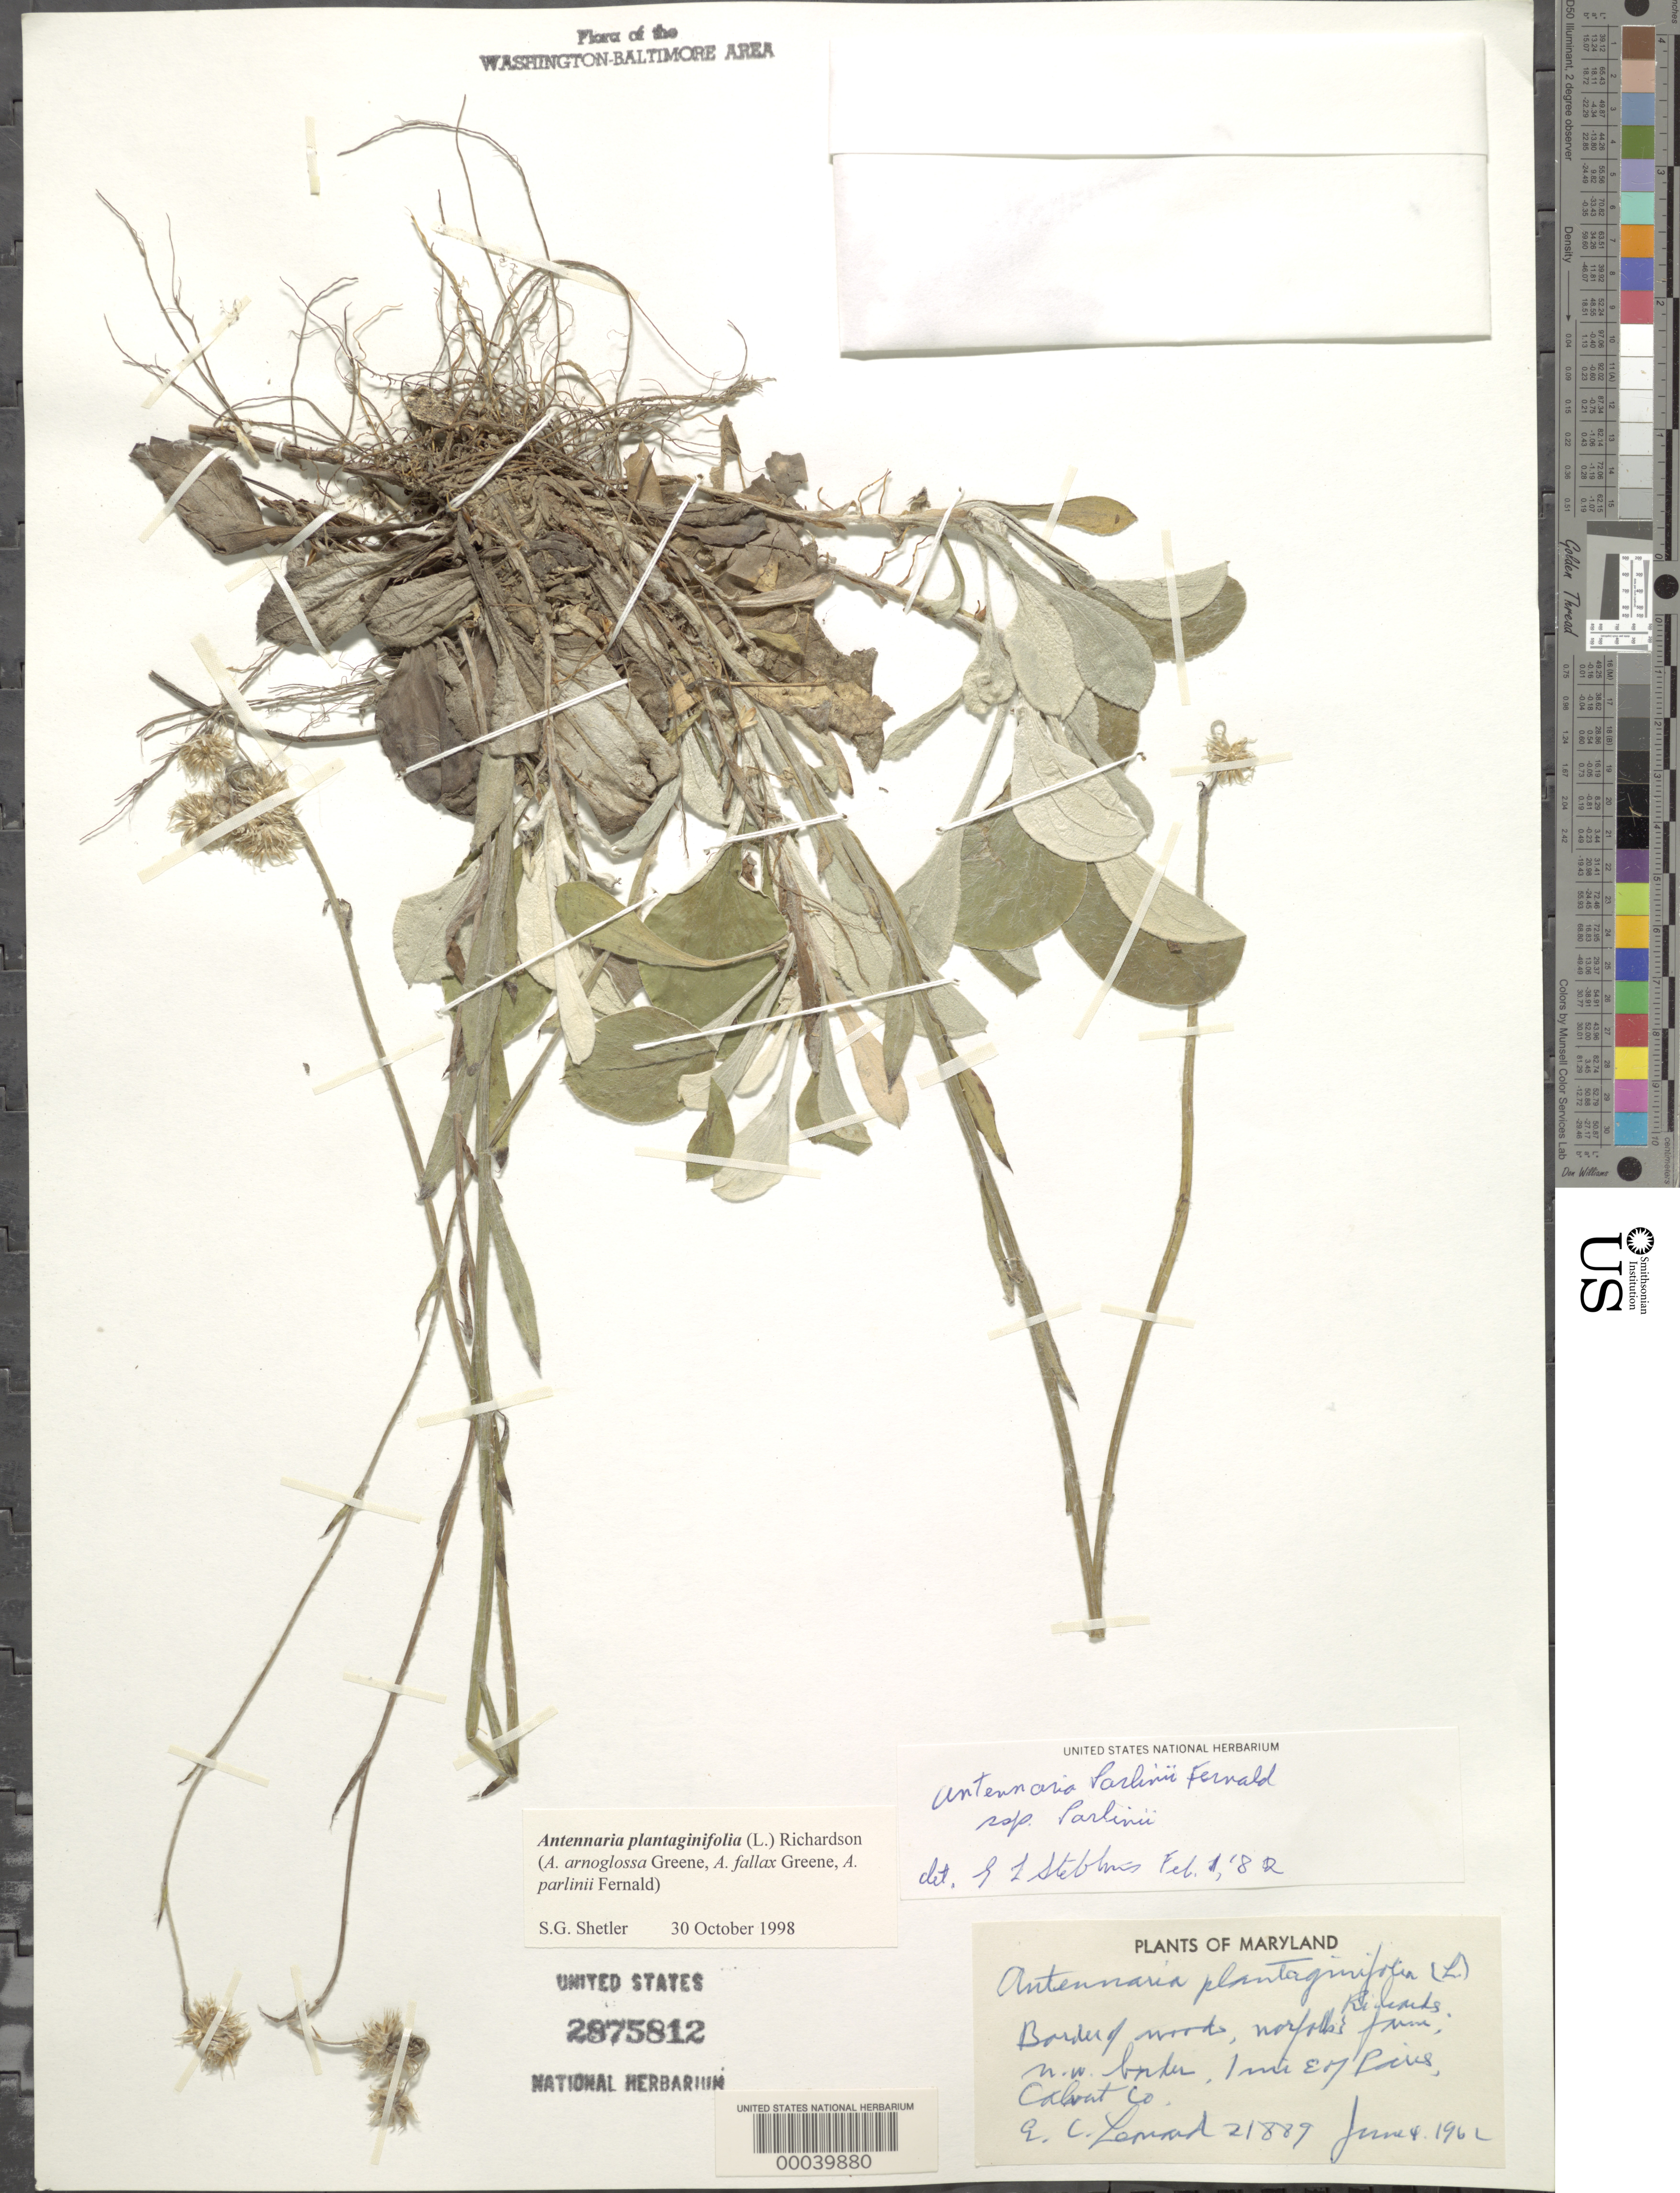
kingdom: Plantae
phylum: Tracheophyta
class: Magnoliopsida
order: Asterales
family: Asteraceae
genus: Antennaria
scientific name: Antennaria plantaginifolia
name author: (L.) Richardson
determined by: Stebbins, G. L.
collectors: E. C. Leonard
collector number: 21889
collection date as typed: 04 Jun 1962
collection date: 1962-06-04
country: United States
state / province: Maryland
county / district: Calvert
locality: East of Paris, Norfolk Farm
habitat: Border of woods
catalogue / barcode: US 2875812